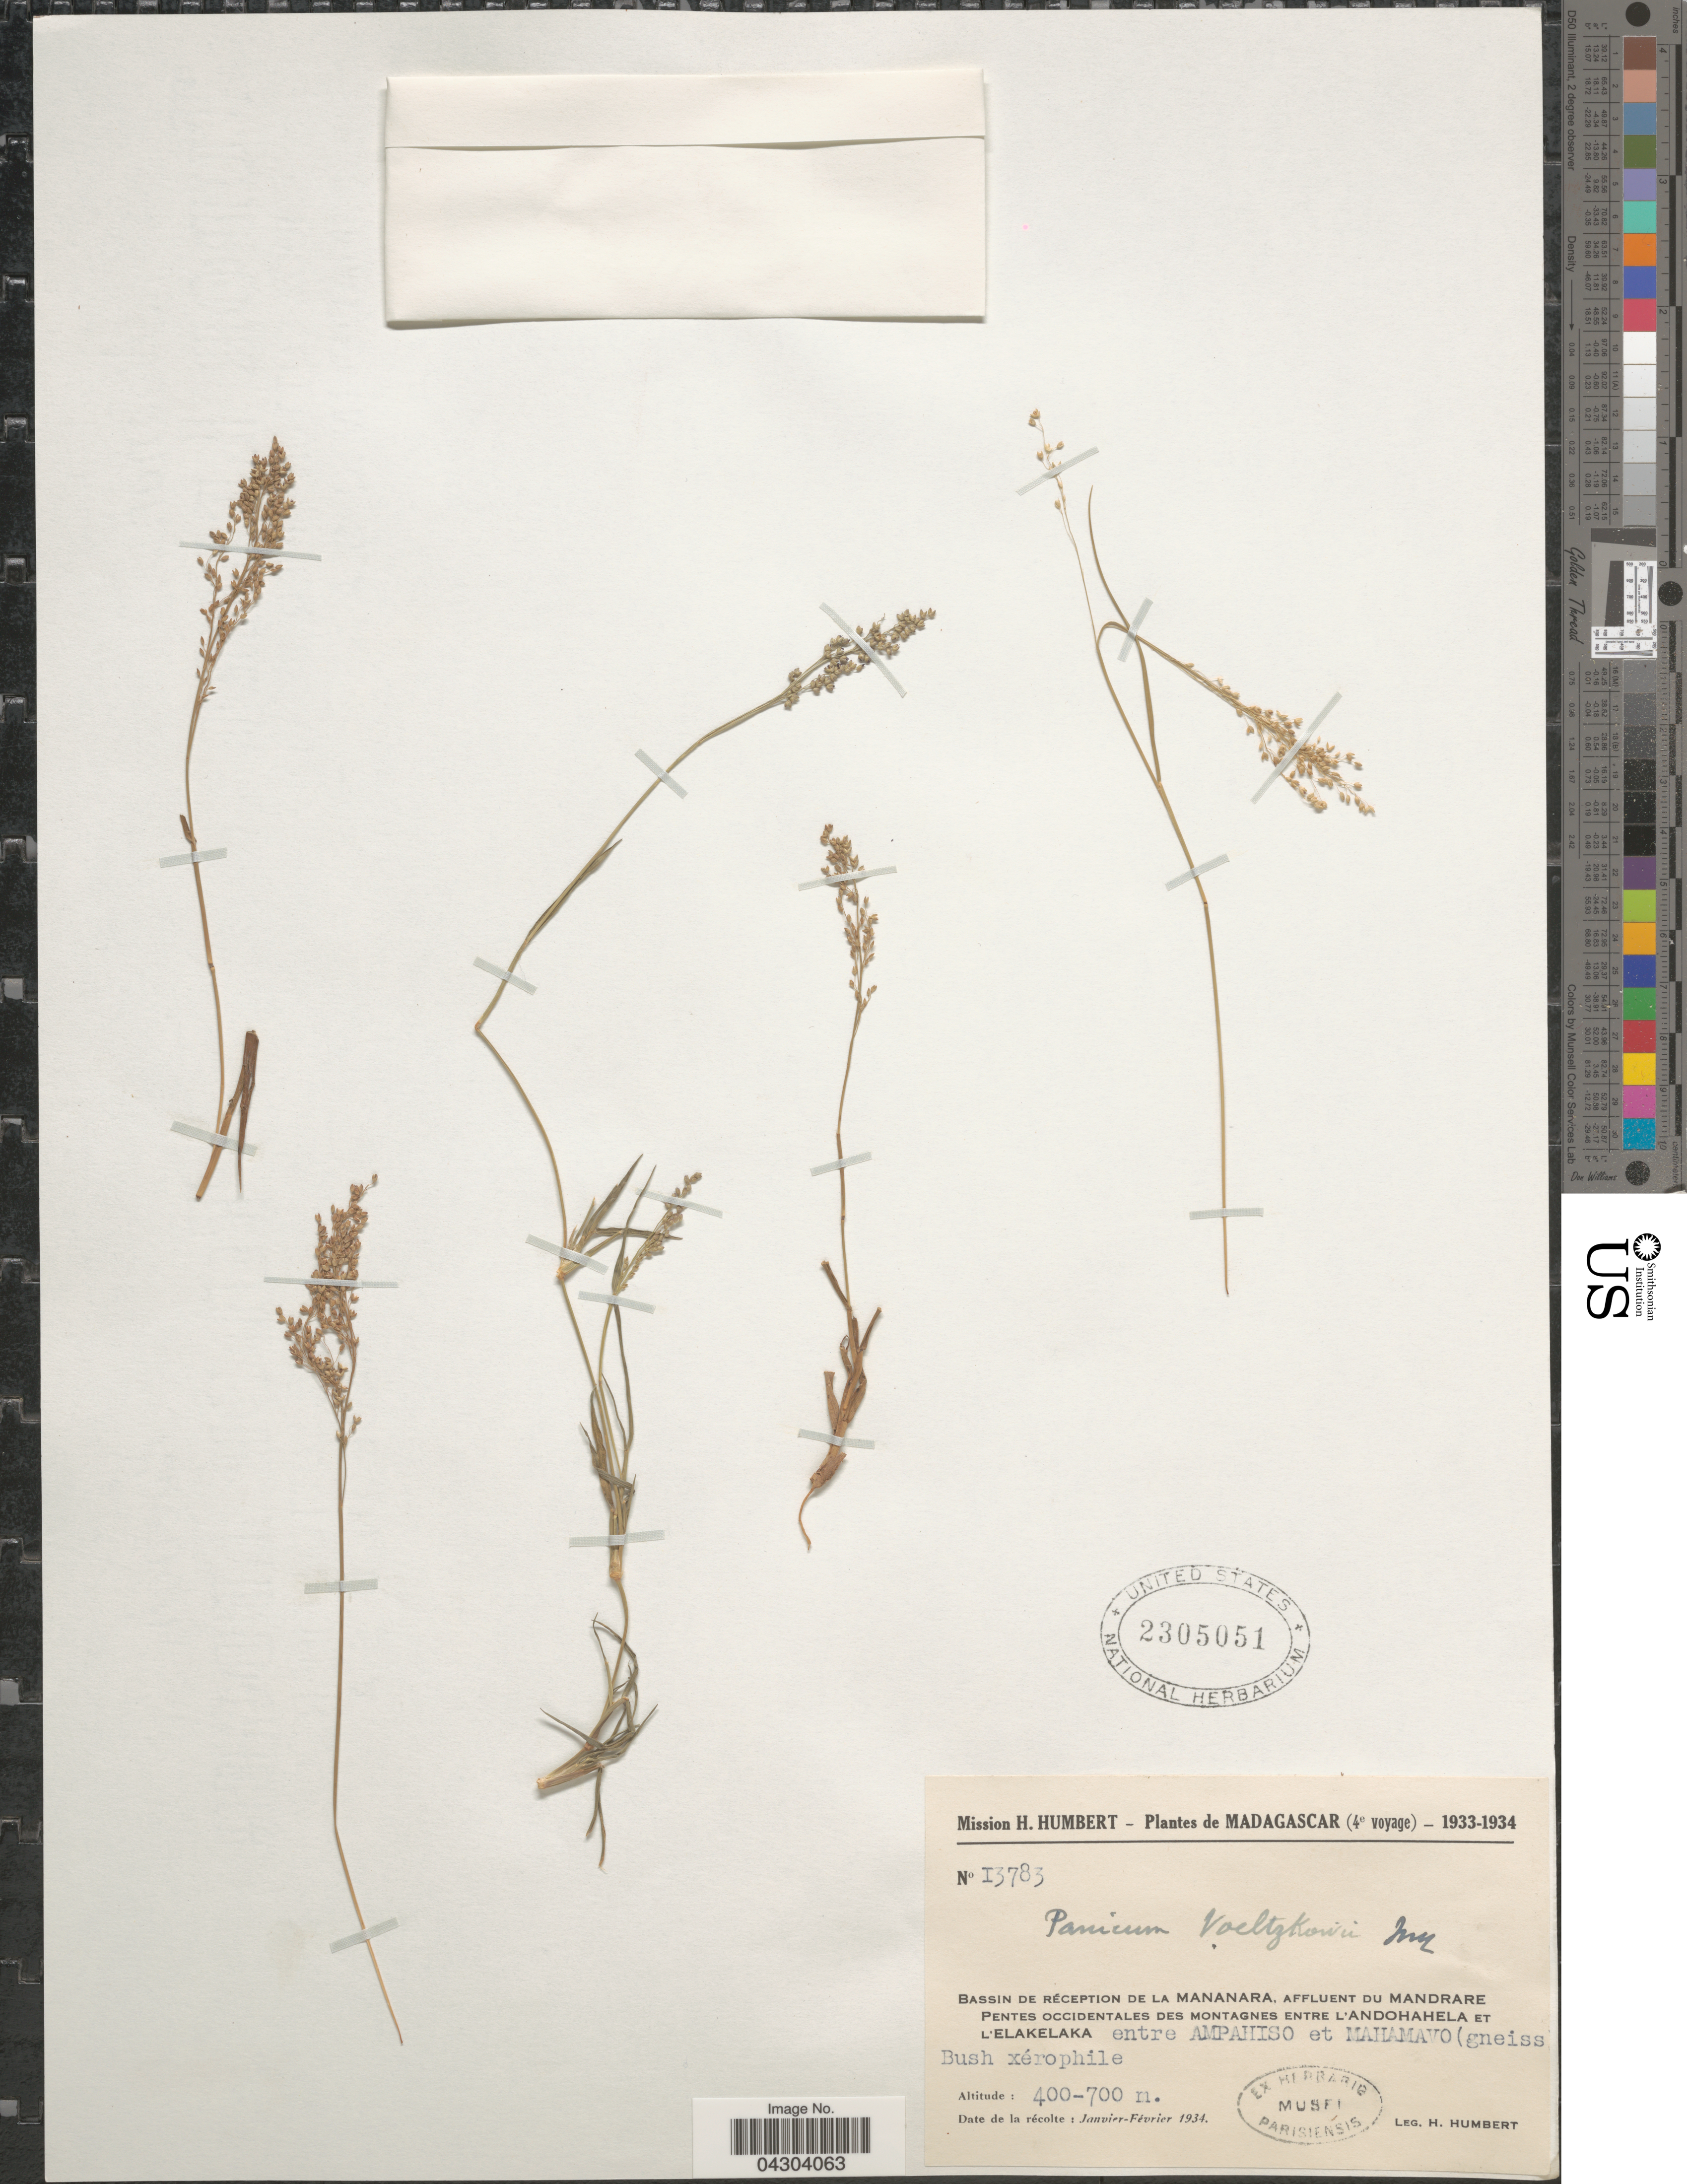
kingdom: Plantae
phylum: Tracheophyta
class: Liliopsida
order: Poales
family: Poaceae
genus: Panicum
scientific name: Panicum voeltzkowii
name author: Mez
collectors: H. Humbert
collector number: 13783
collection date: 1934-01/1934-02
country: Madagascar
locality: Madagascar (4e voyage) - 1933-1934. Bassin de réception de la Mananara, affluent du Mandrare pentes occidentales des montagnes entre l'Andohahela et l'Elakelaka entre Ampahiso et Mahamavo.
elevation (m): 400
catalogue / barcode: US 2305051